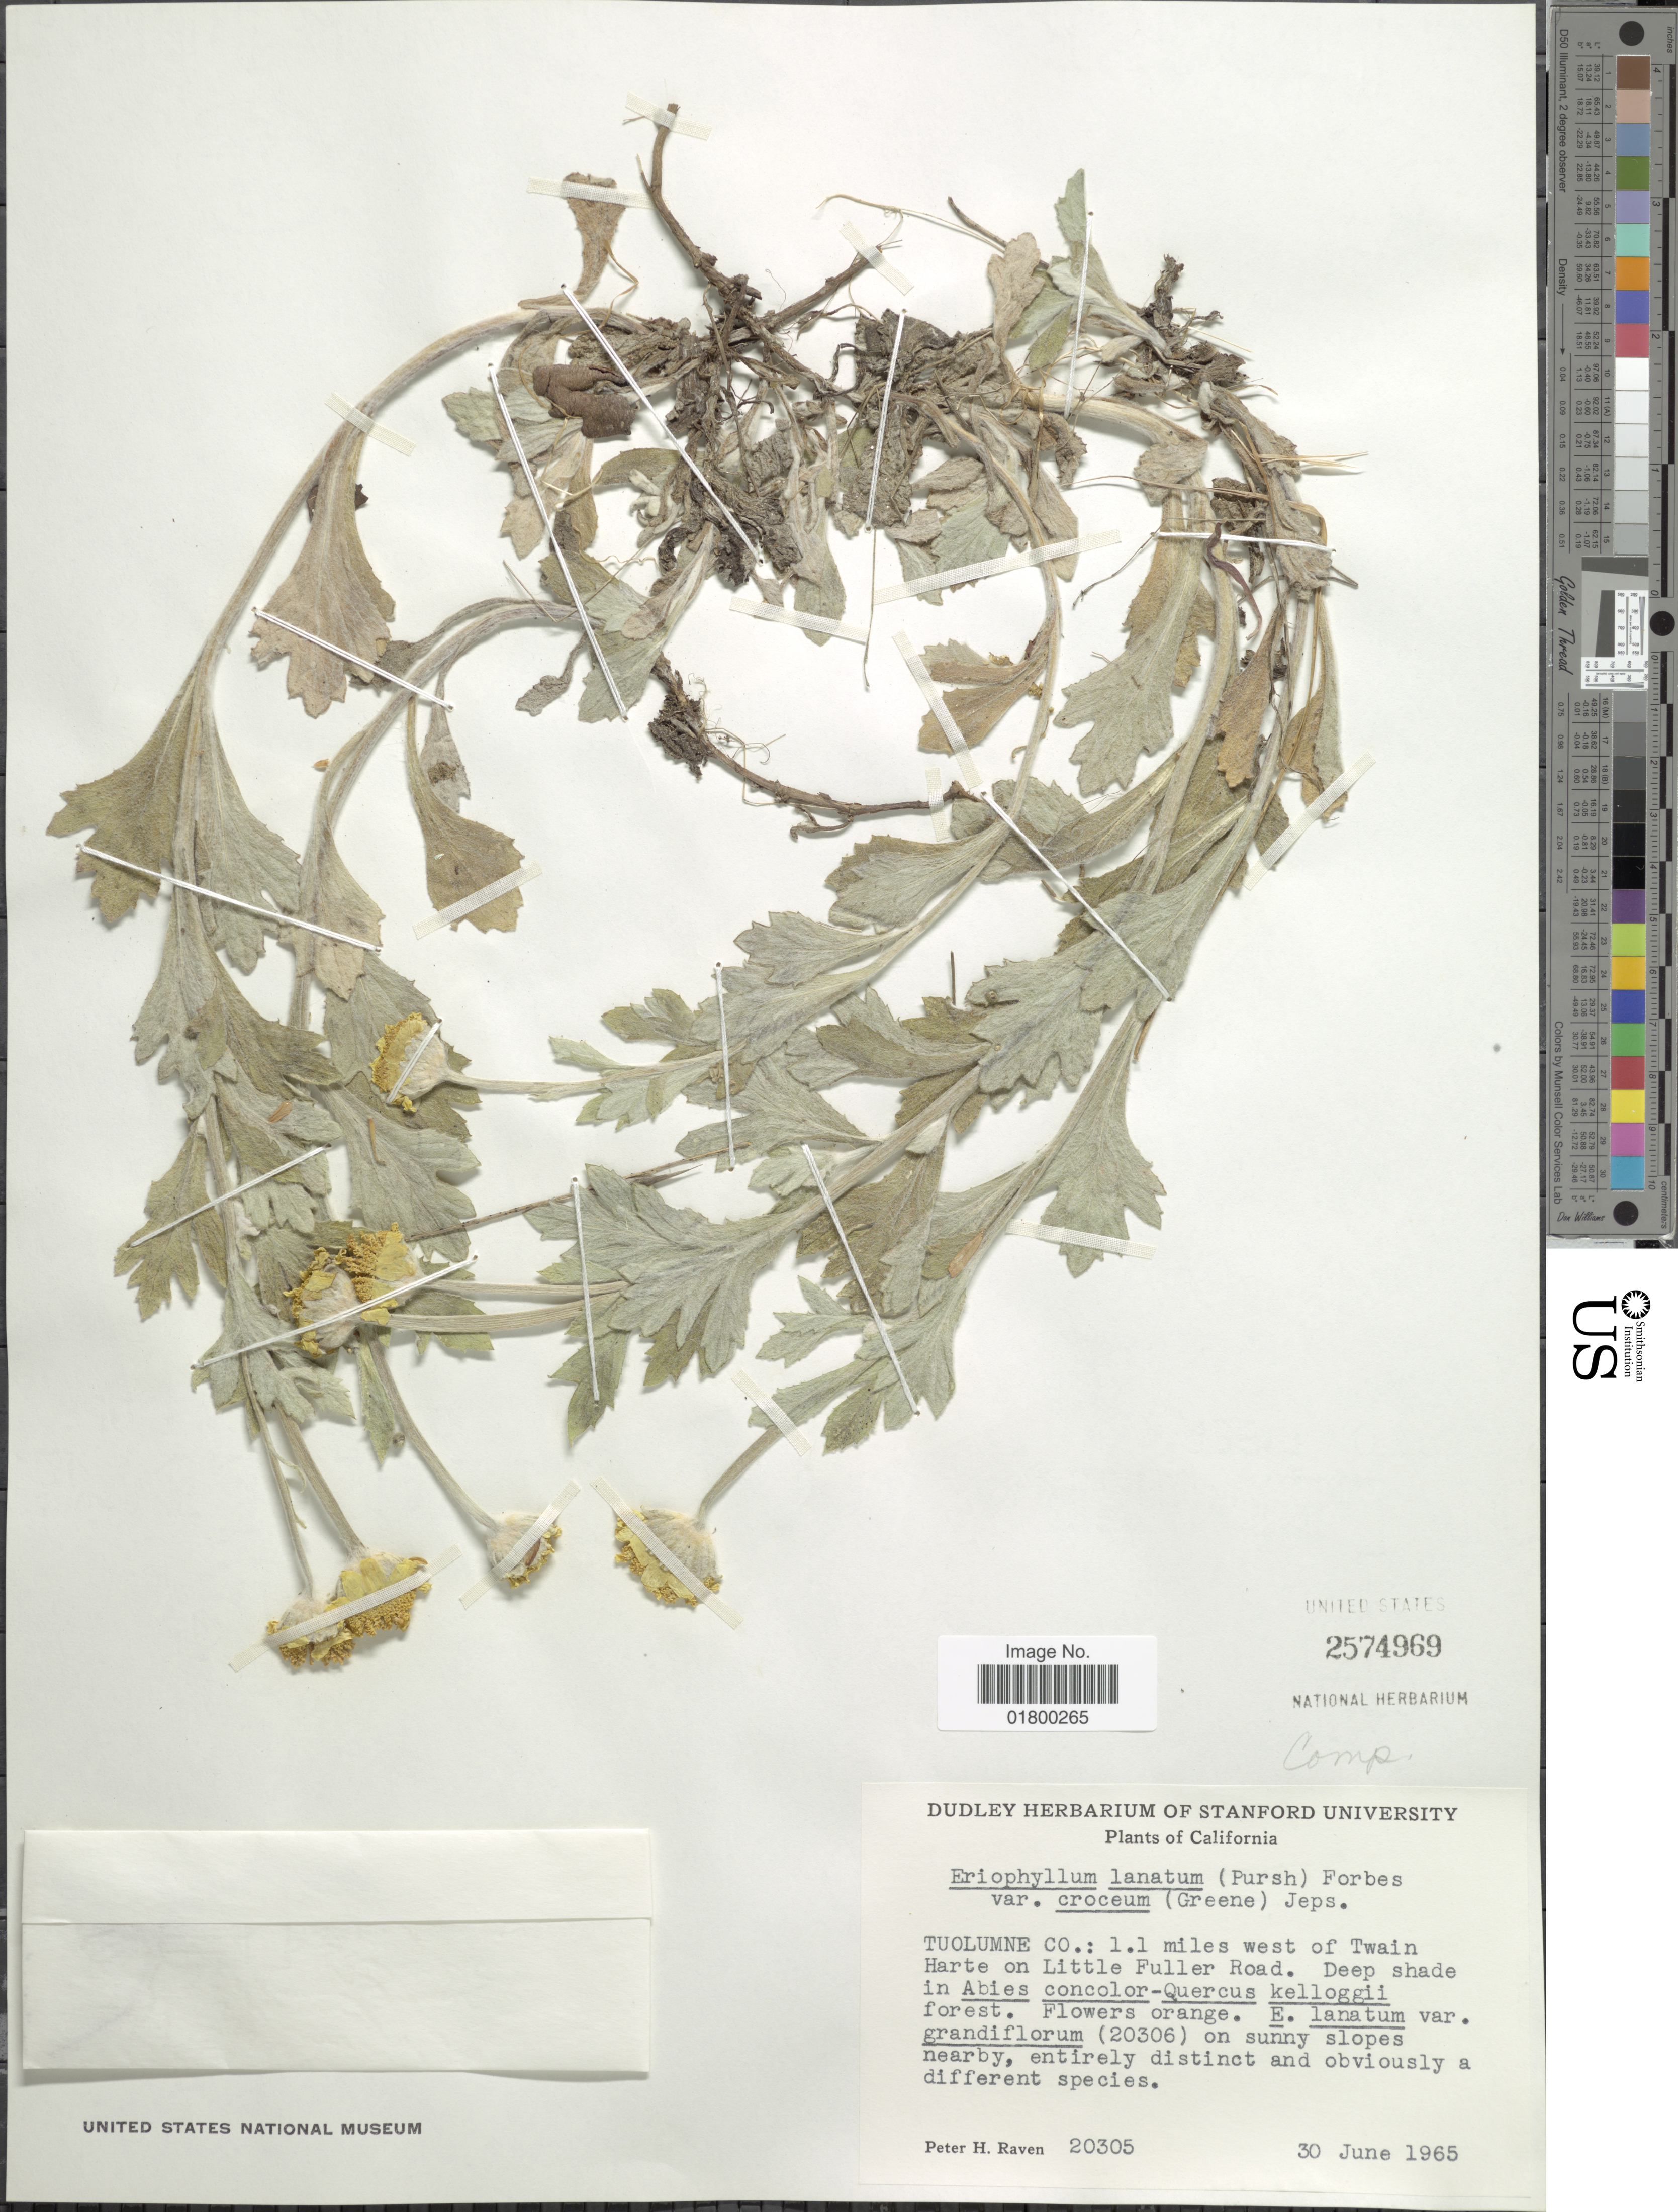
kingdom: Plantae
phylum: Tracheophyta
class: Magnoliopsida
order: Asterales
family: Asteraceae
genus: Eriophyllum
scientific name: Eriophyllum lanatum var. croceum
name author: (Greene) Jeps.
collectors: P. Raven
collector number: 20305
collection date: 1965-06-30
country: United States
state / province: California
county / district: Tuolumne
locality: Tuolumne Co.: 1.1 miles west of Twain Harte on Little Fuller Road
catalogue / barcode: US 2574969